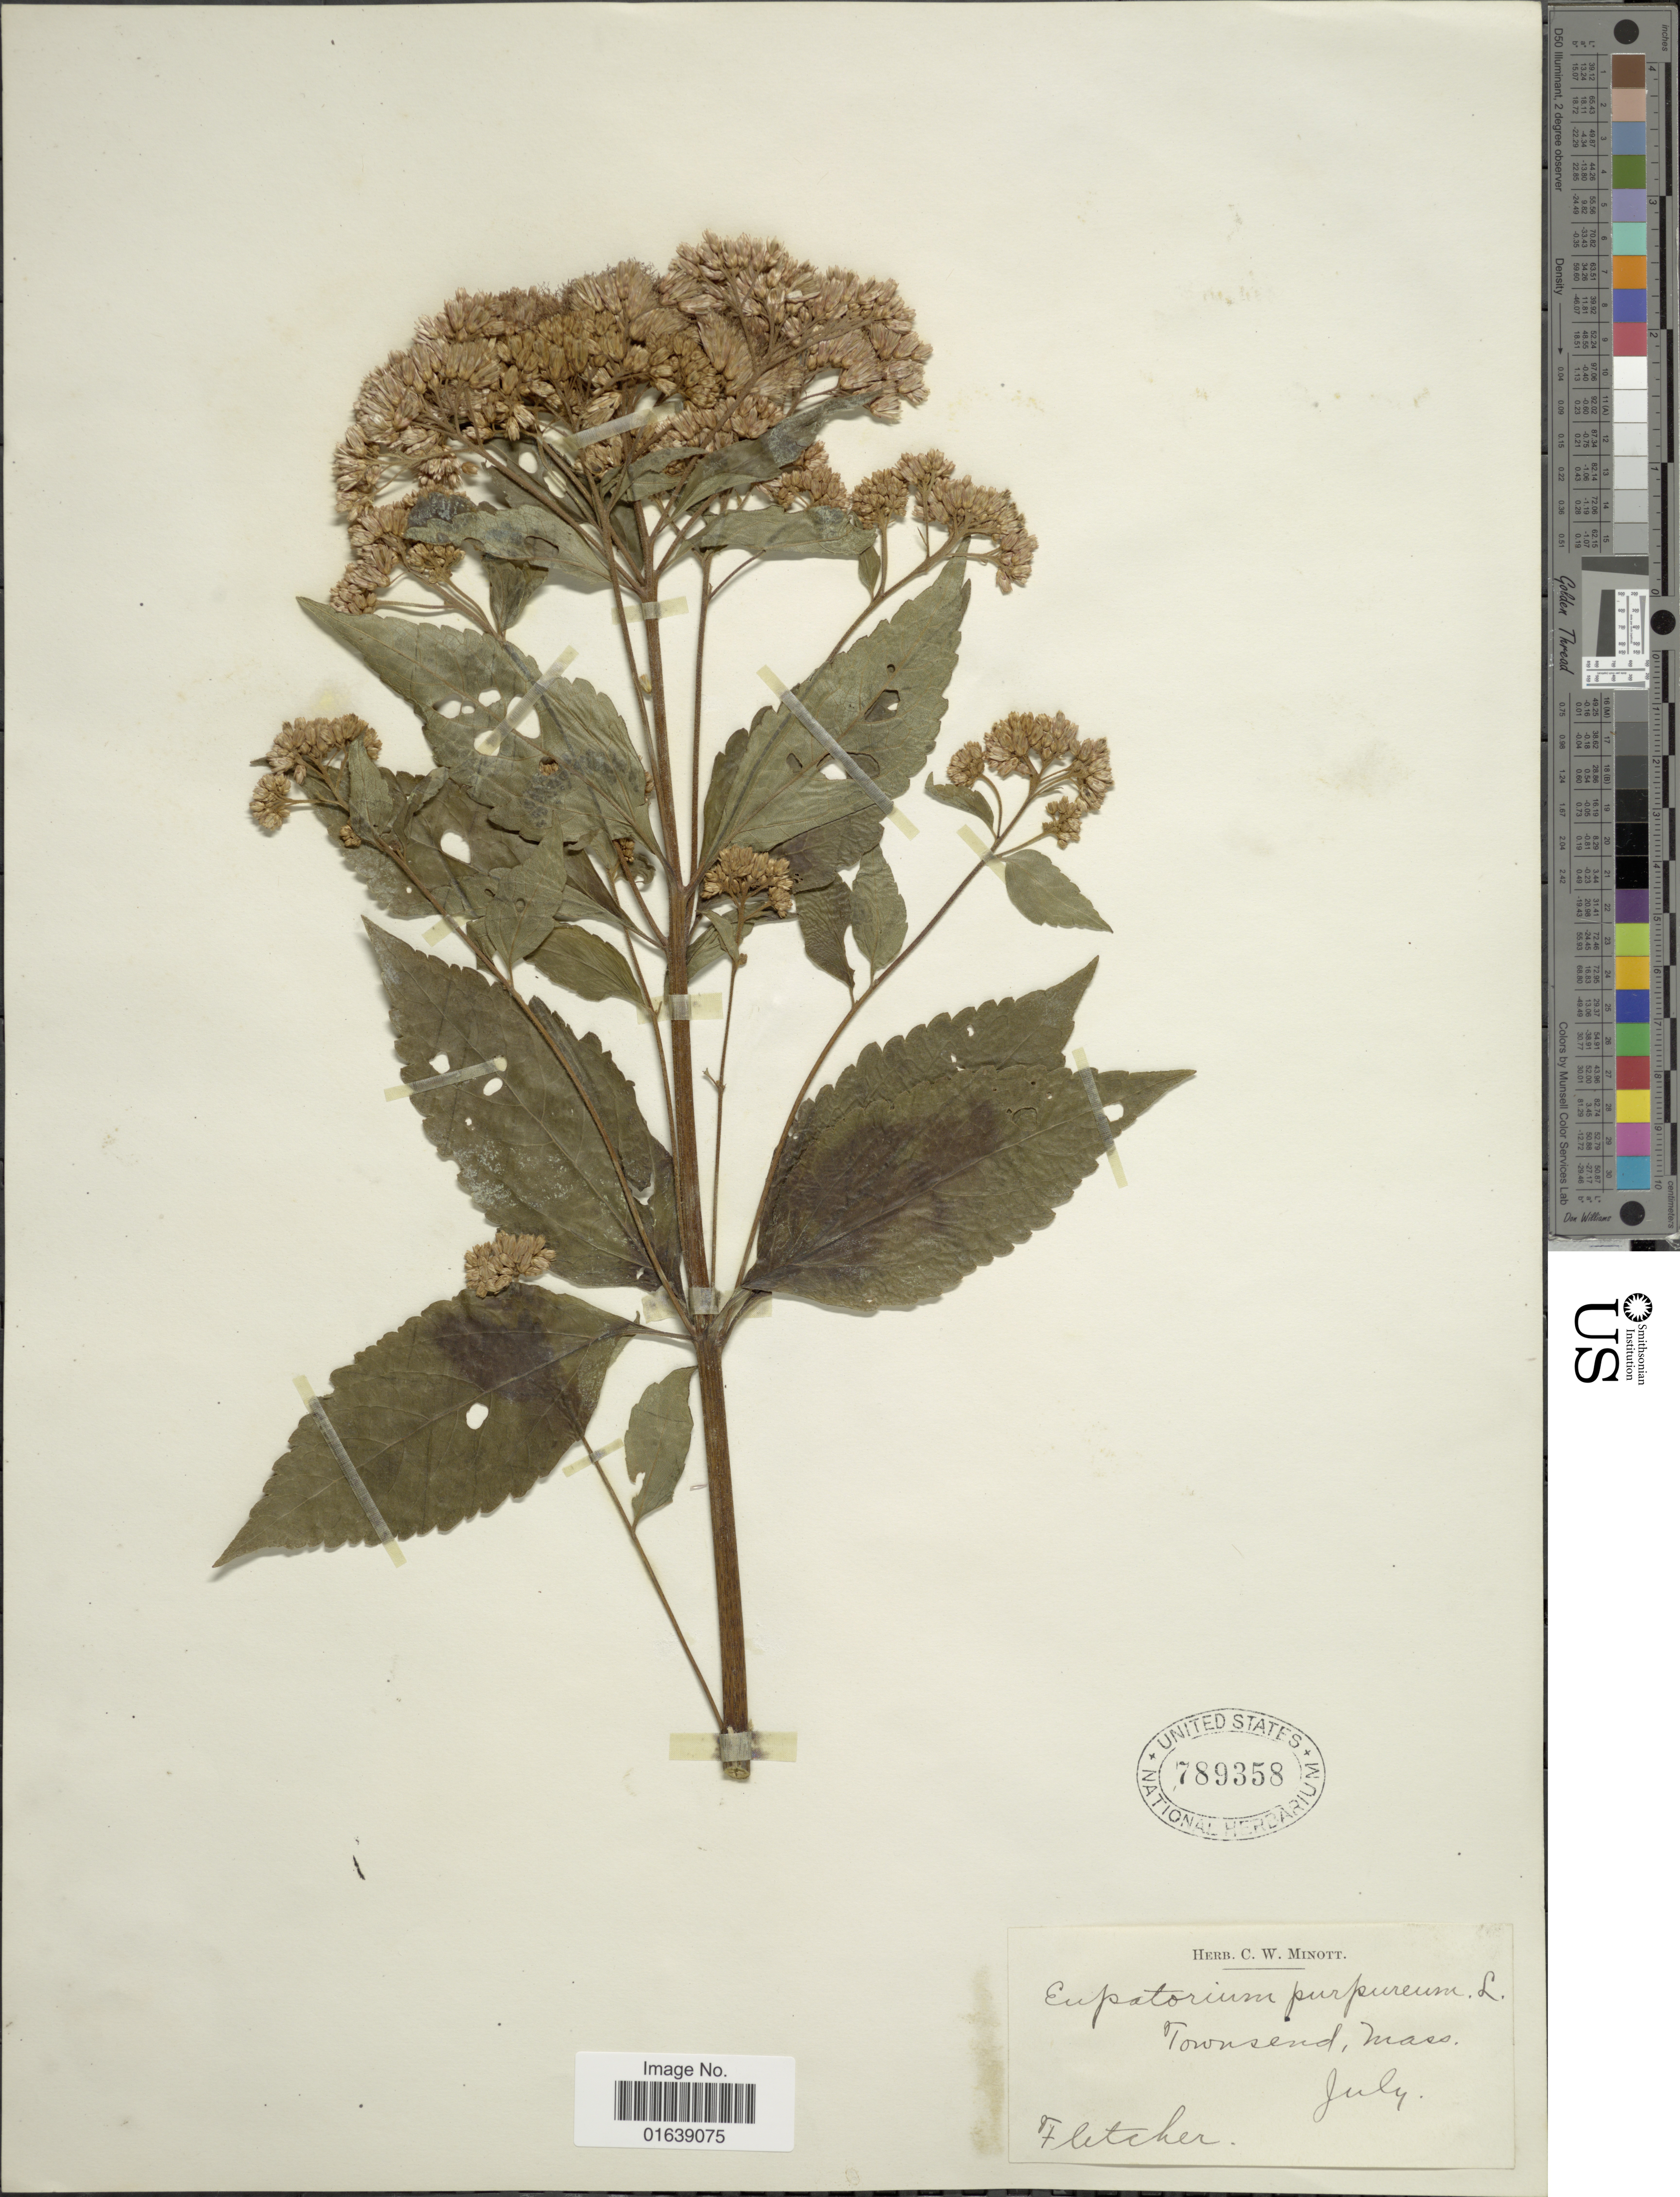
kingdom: Plantae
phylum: Tracheophyta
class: Magnoliopsida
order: Asterales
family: Asteraceae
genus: Eupatorium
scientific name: Eupatorium dubium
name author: Willd. ex Poir.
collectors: -. Fletcher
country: United States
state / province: Massachusetts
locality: Townsend, Mass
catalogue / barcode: US 789358